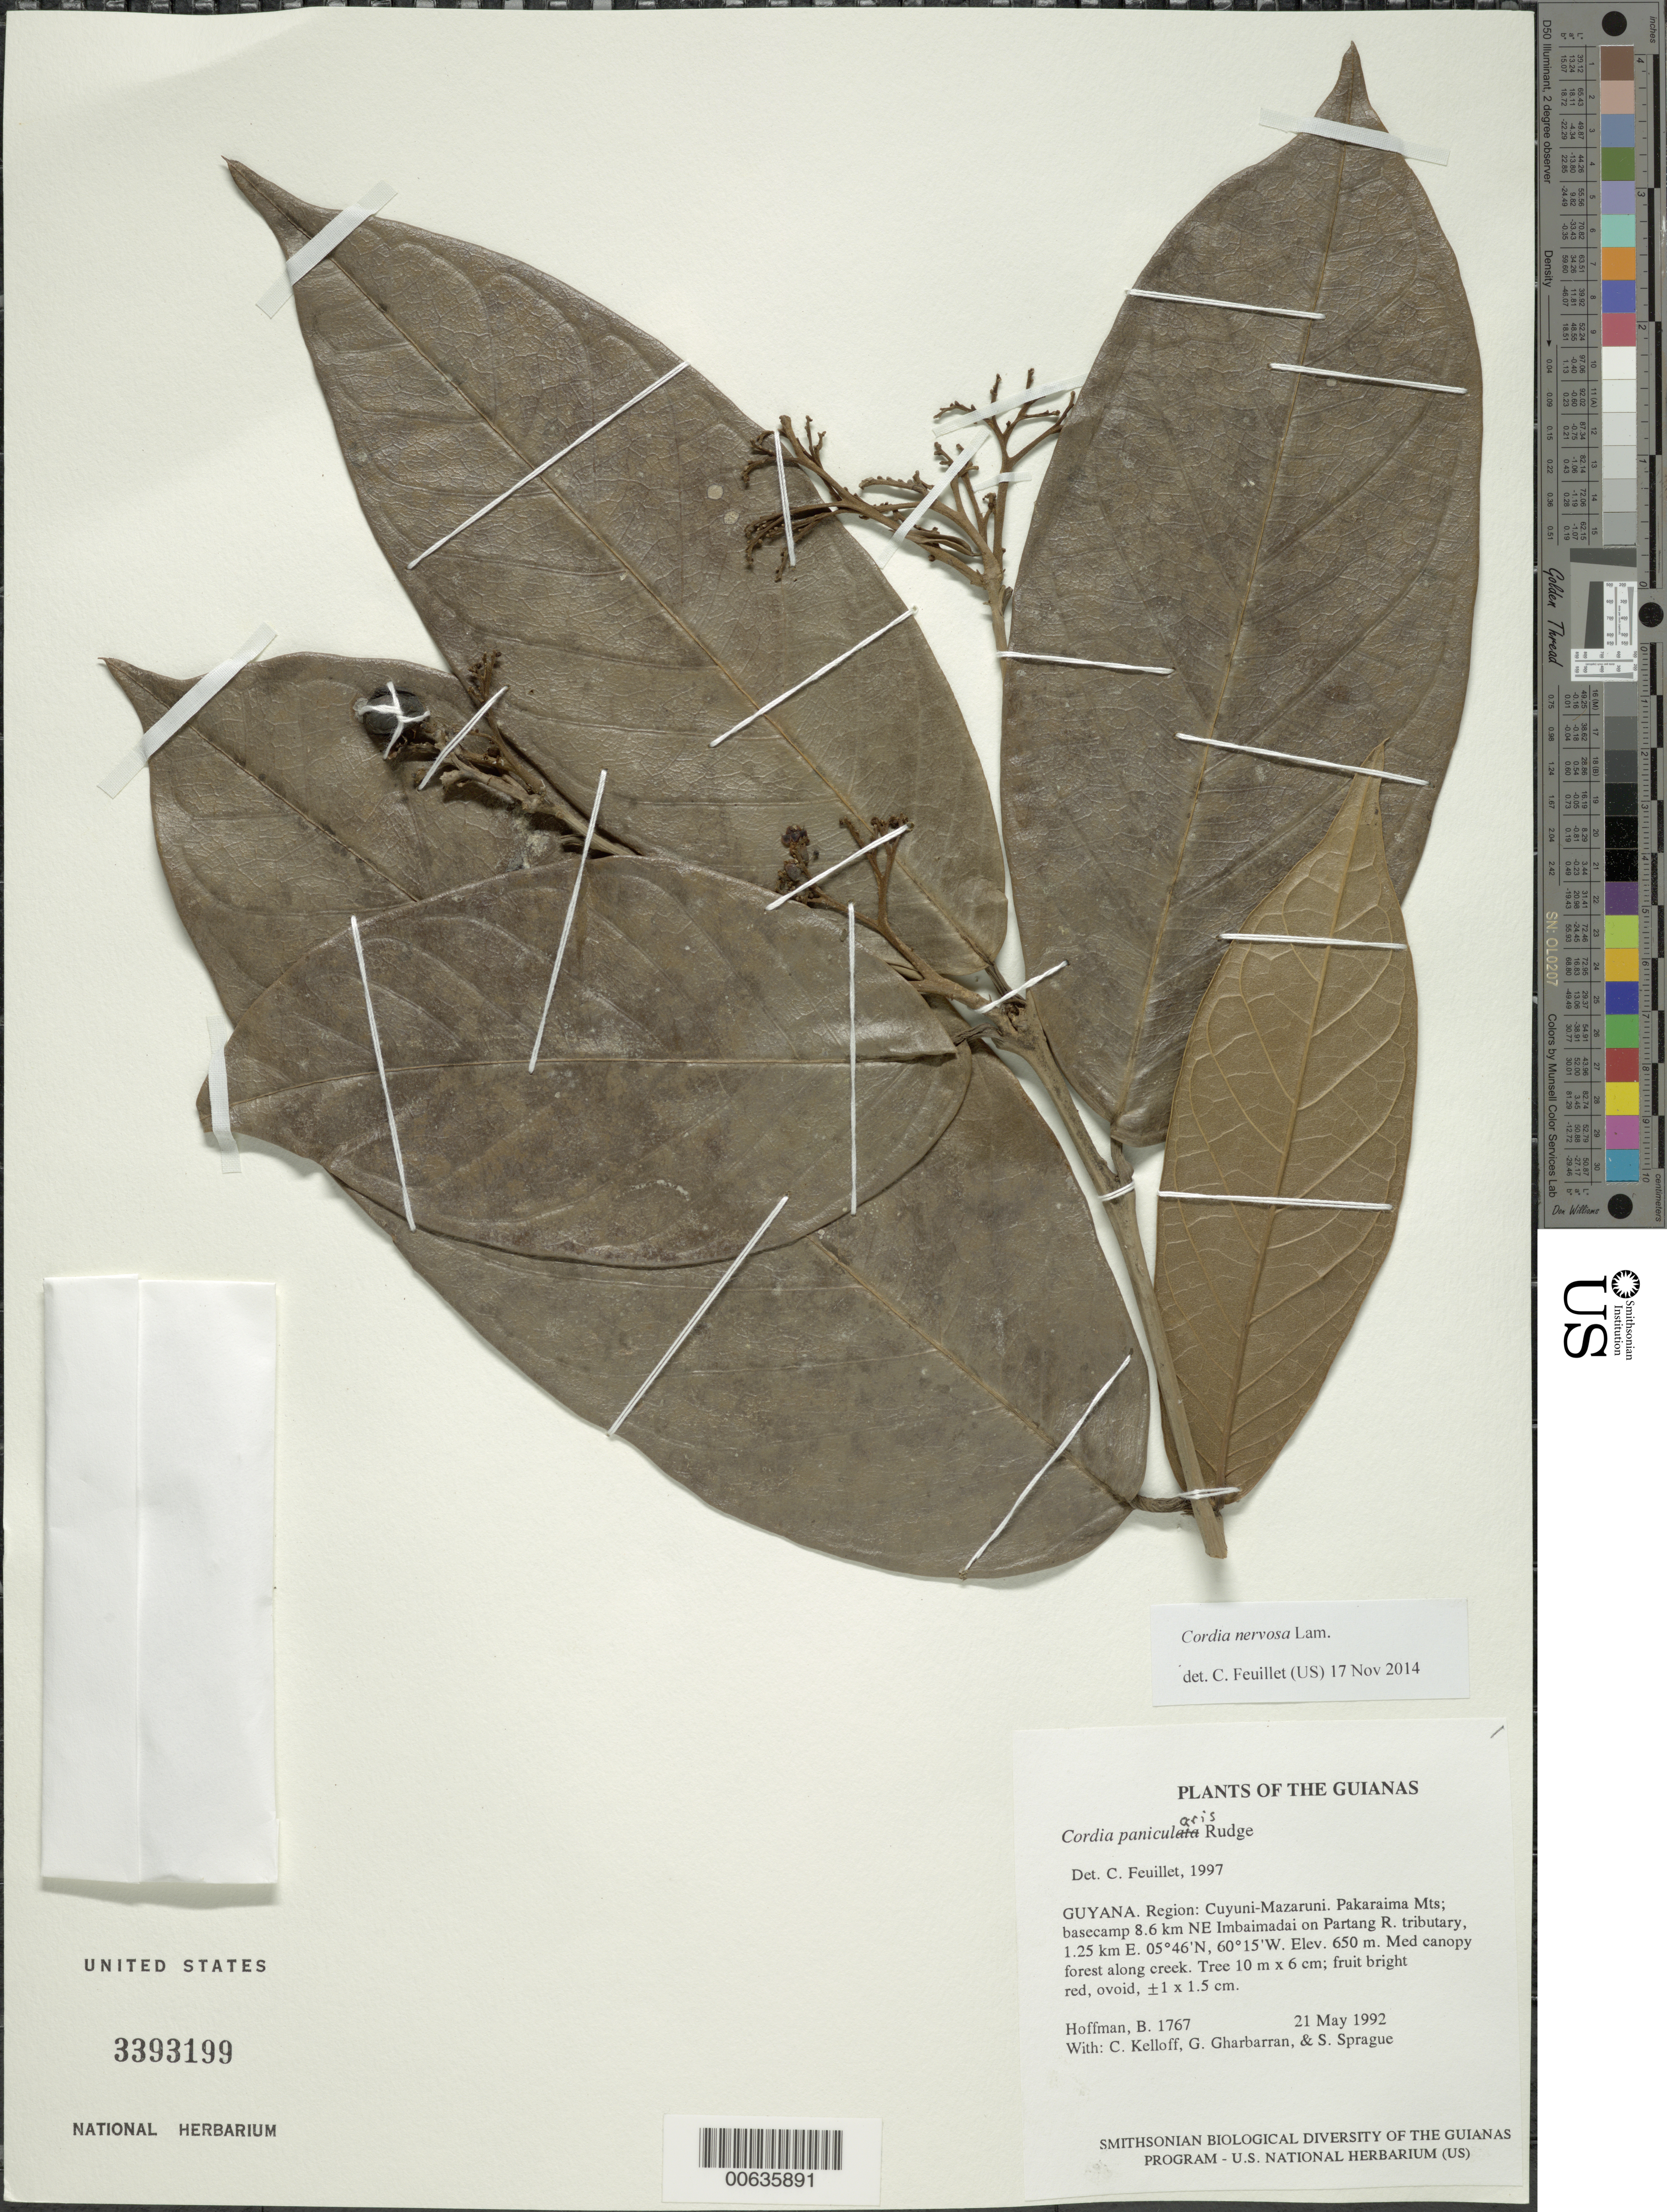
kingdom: Plantae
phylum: Tracheophyta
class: Magnoliopsida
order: Boraginales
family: Cordiaceae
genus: Cordia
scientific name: Cordia panicularis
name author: Rudge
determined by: Feuillet, C.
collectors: B. Hoffman, C. L. Kelloff, G. Gharbarran & S. Sprague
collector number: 1767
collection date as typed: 21 May 1992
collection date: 1992-05-21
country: Guyana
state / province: Cuyuni-Mazaruni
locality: Pakaraima Mts; basecamp 8.6 km NE Imbaimadai on Partang River tributary, 1.25 km E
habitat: Med canopy forest along creek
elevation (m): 650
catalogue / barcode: US 3393199